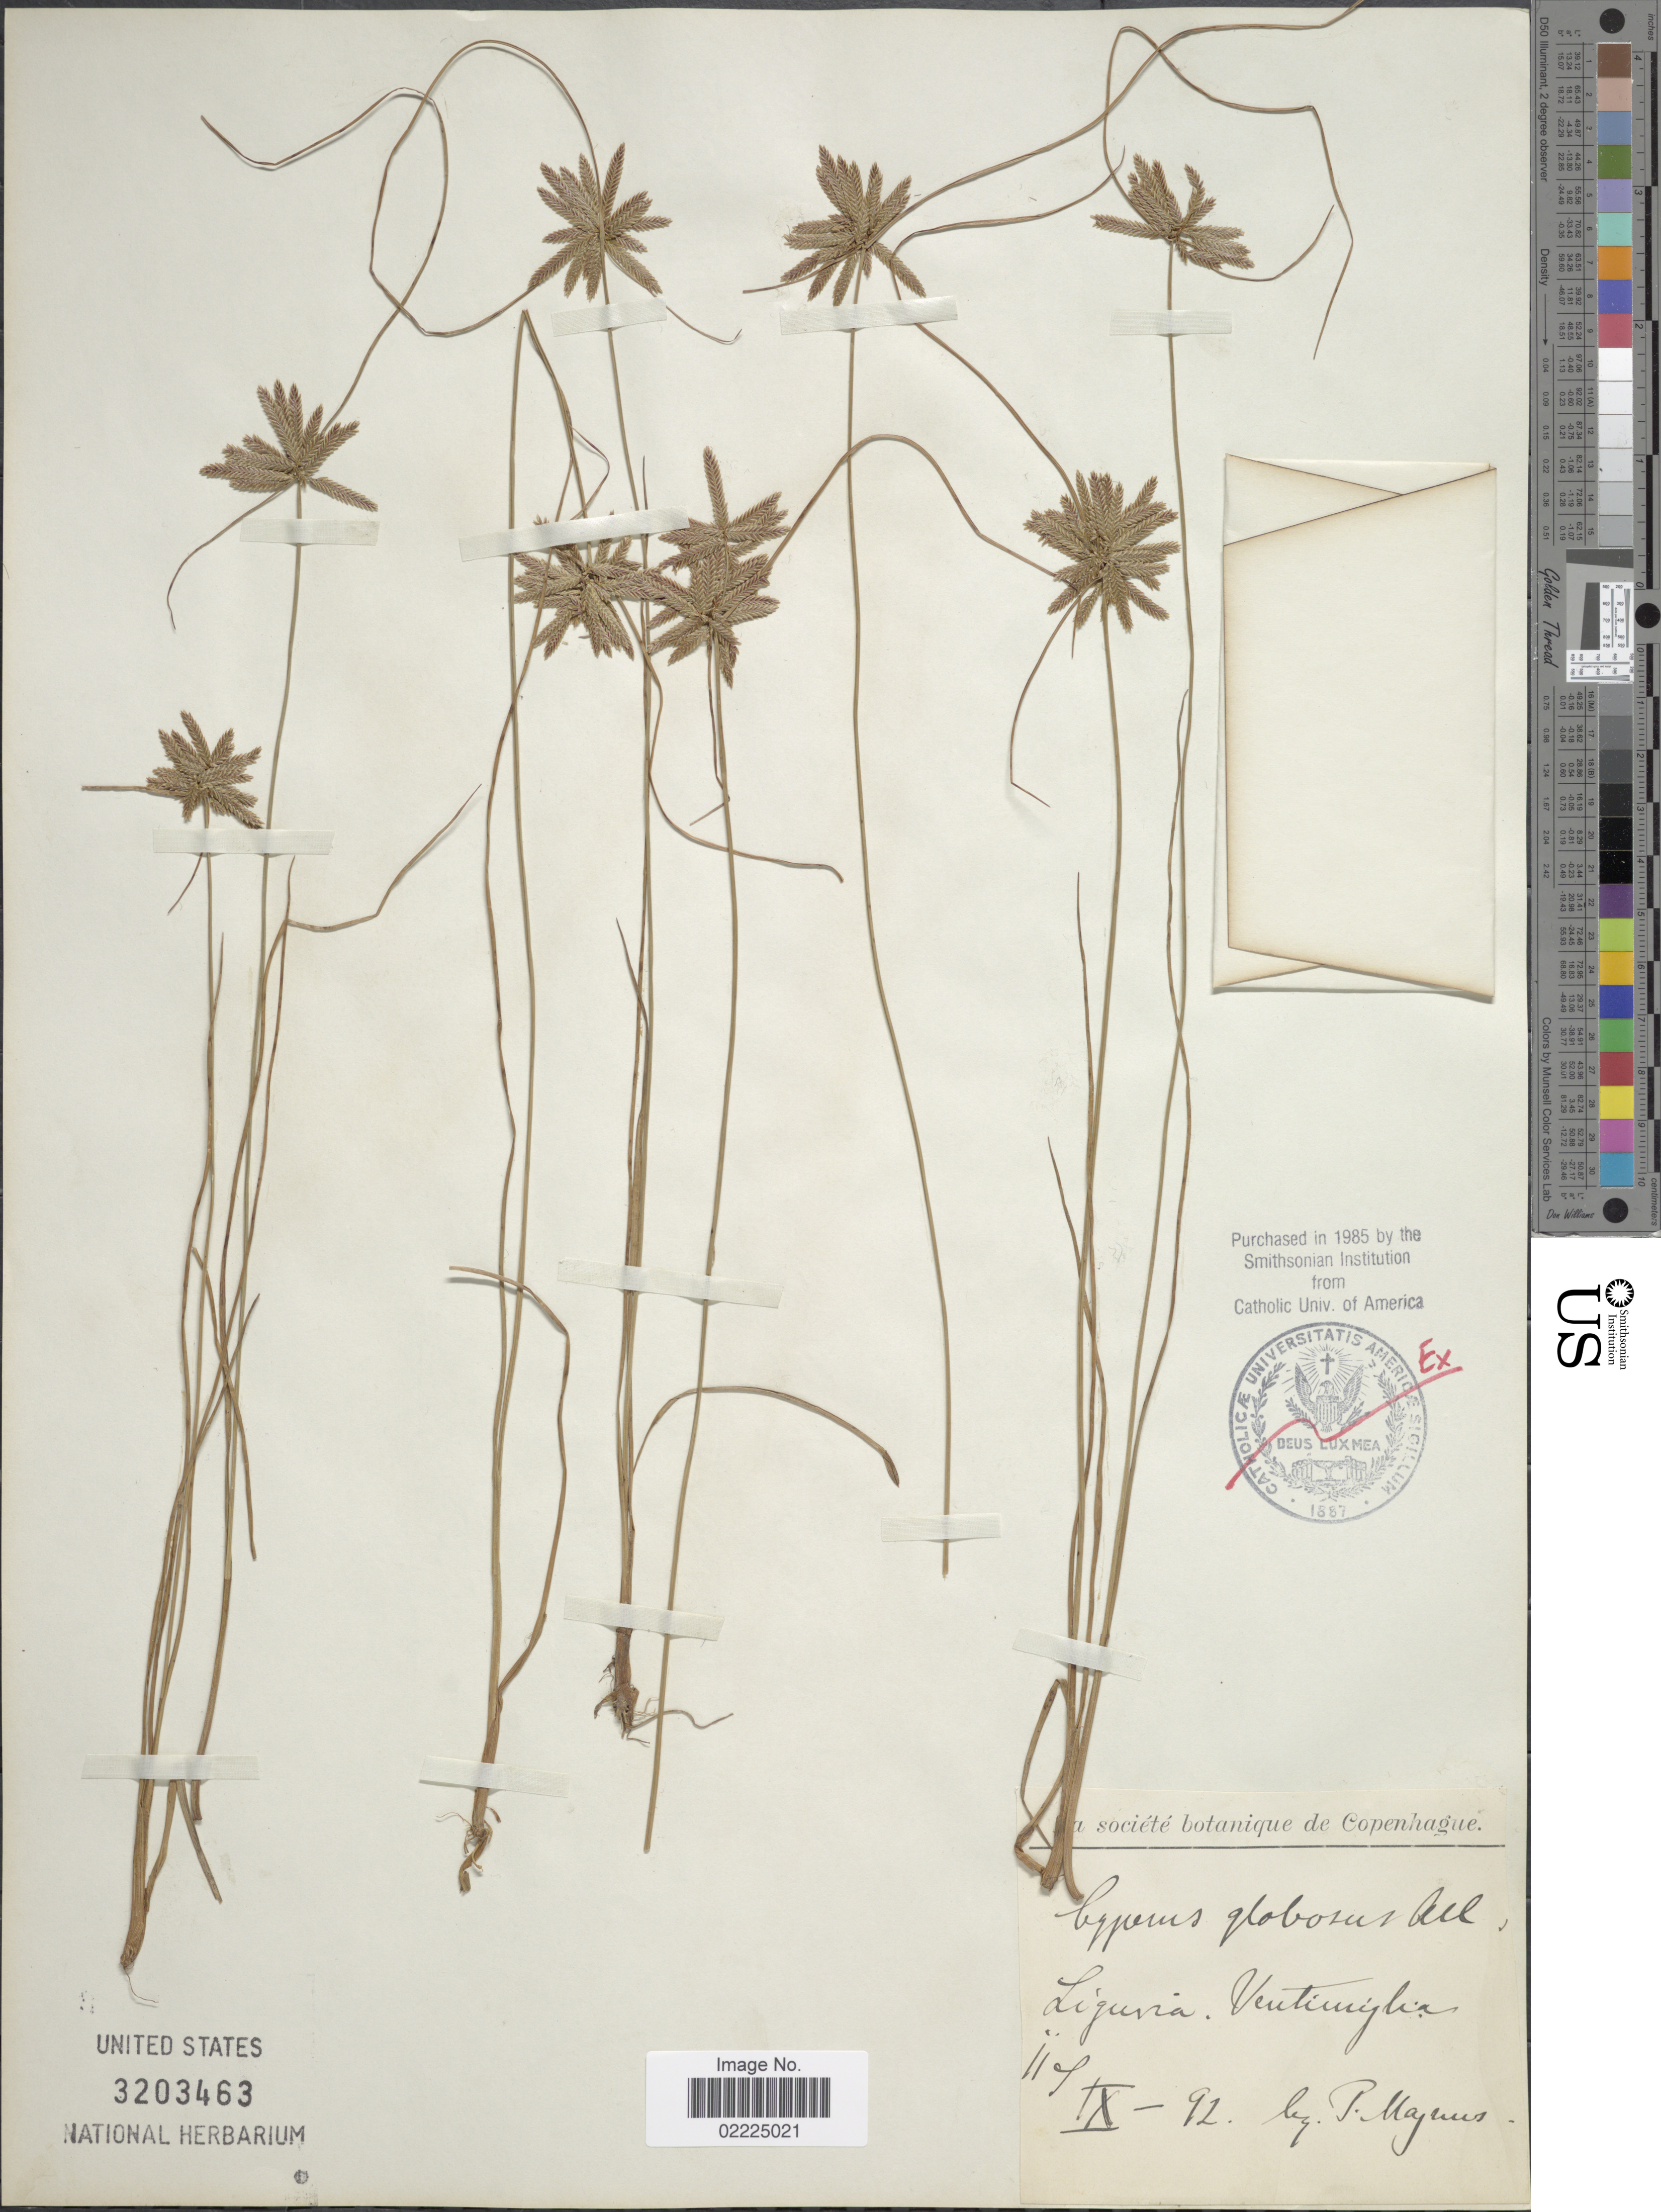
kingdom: Plantae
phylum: Tracheophyta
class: Liliopsida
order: Poales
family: Cyperaceae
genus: Cyperus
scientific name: Cyperus flavidus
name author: Retz.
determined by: Strong, Mark T., (BOT), Smithsonian Institution - National Museum of Natural History (UNITED STATES)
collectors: P. Magnus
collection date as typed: Transcribed d/m/y: /2/92 to /9/92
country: Italy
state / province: Liguria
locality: Ventimiglia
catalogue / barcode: US 3203463